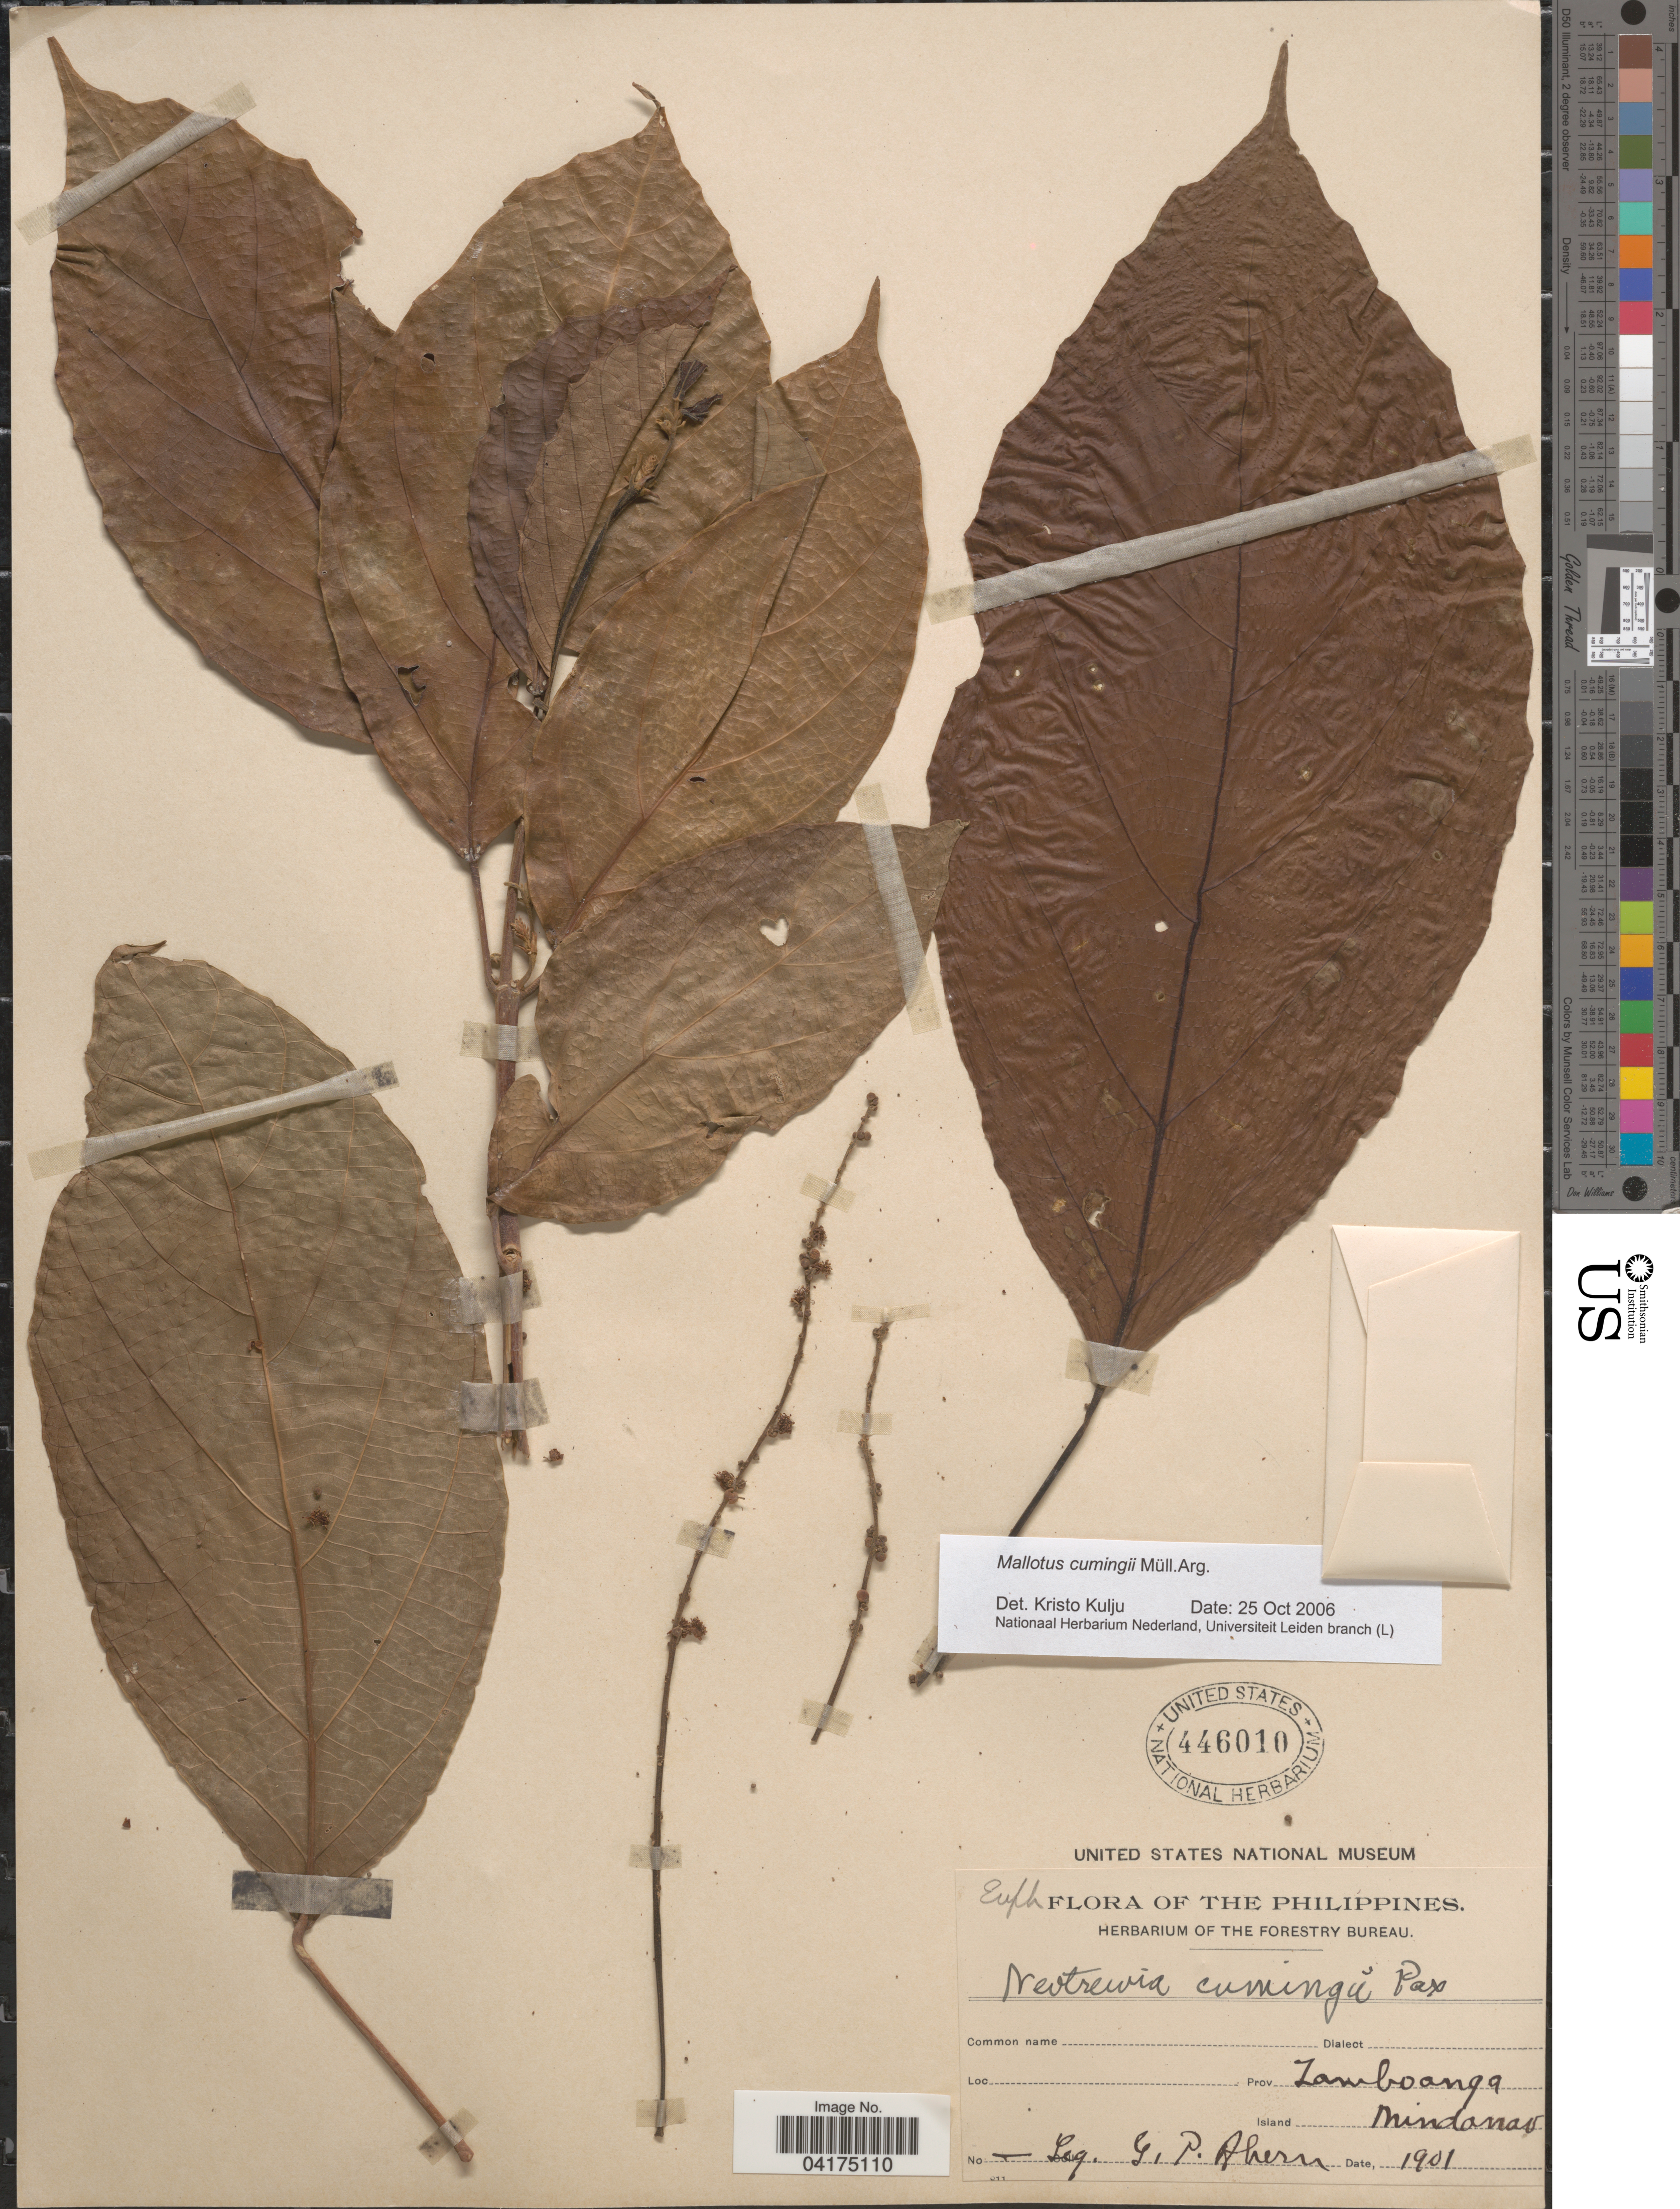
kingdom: Plantae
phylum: Tracheophyta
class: Magnoliopsida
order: Malpighiales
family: Euphorbiaceae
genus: Mallotus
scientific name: Mallotus cumingii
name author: Müll. Arg.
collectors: G. Ahern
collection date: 1901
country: Philippines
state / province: Zamboanga Peninsula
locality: Prov Zamboanga. Island Mindanao.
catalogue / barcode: US 446010